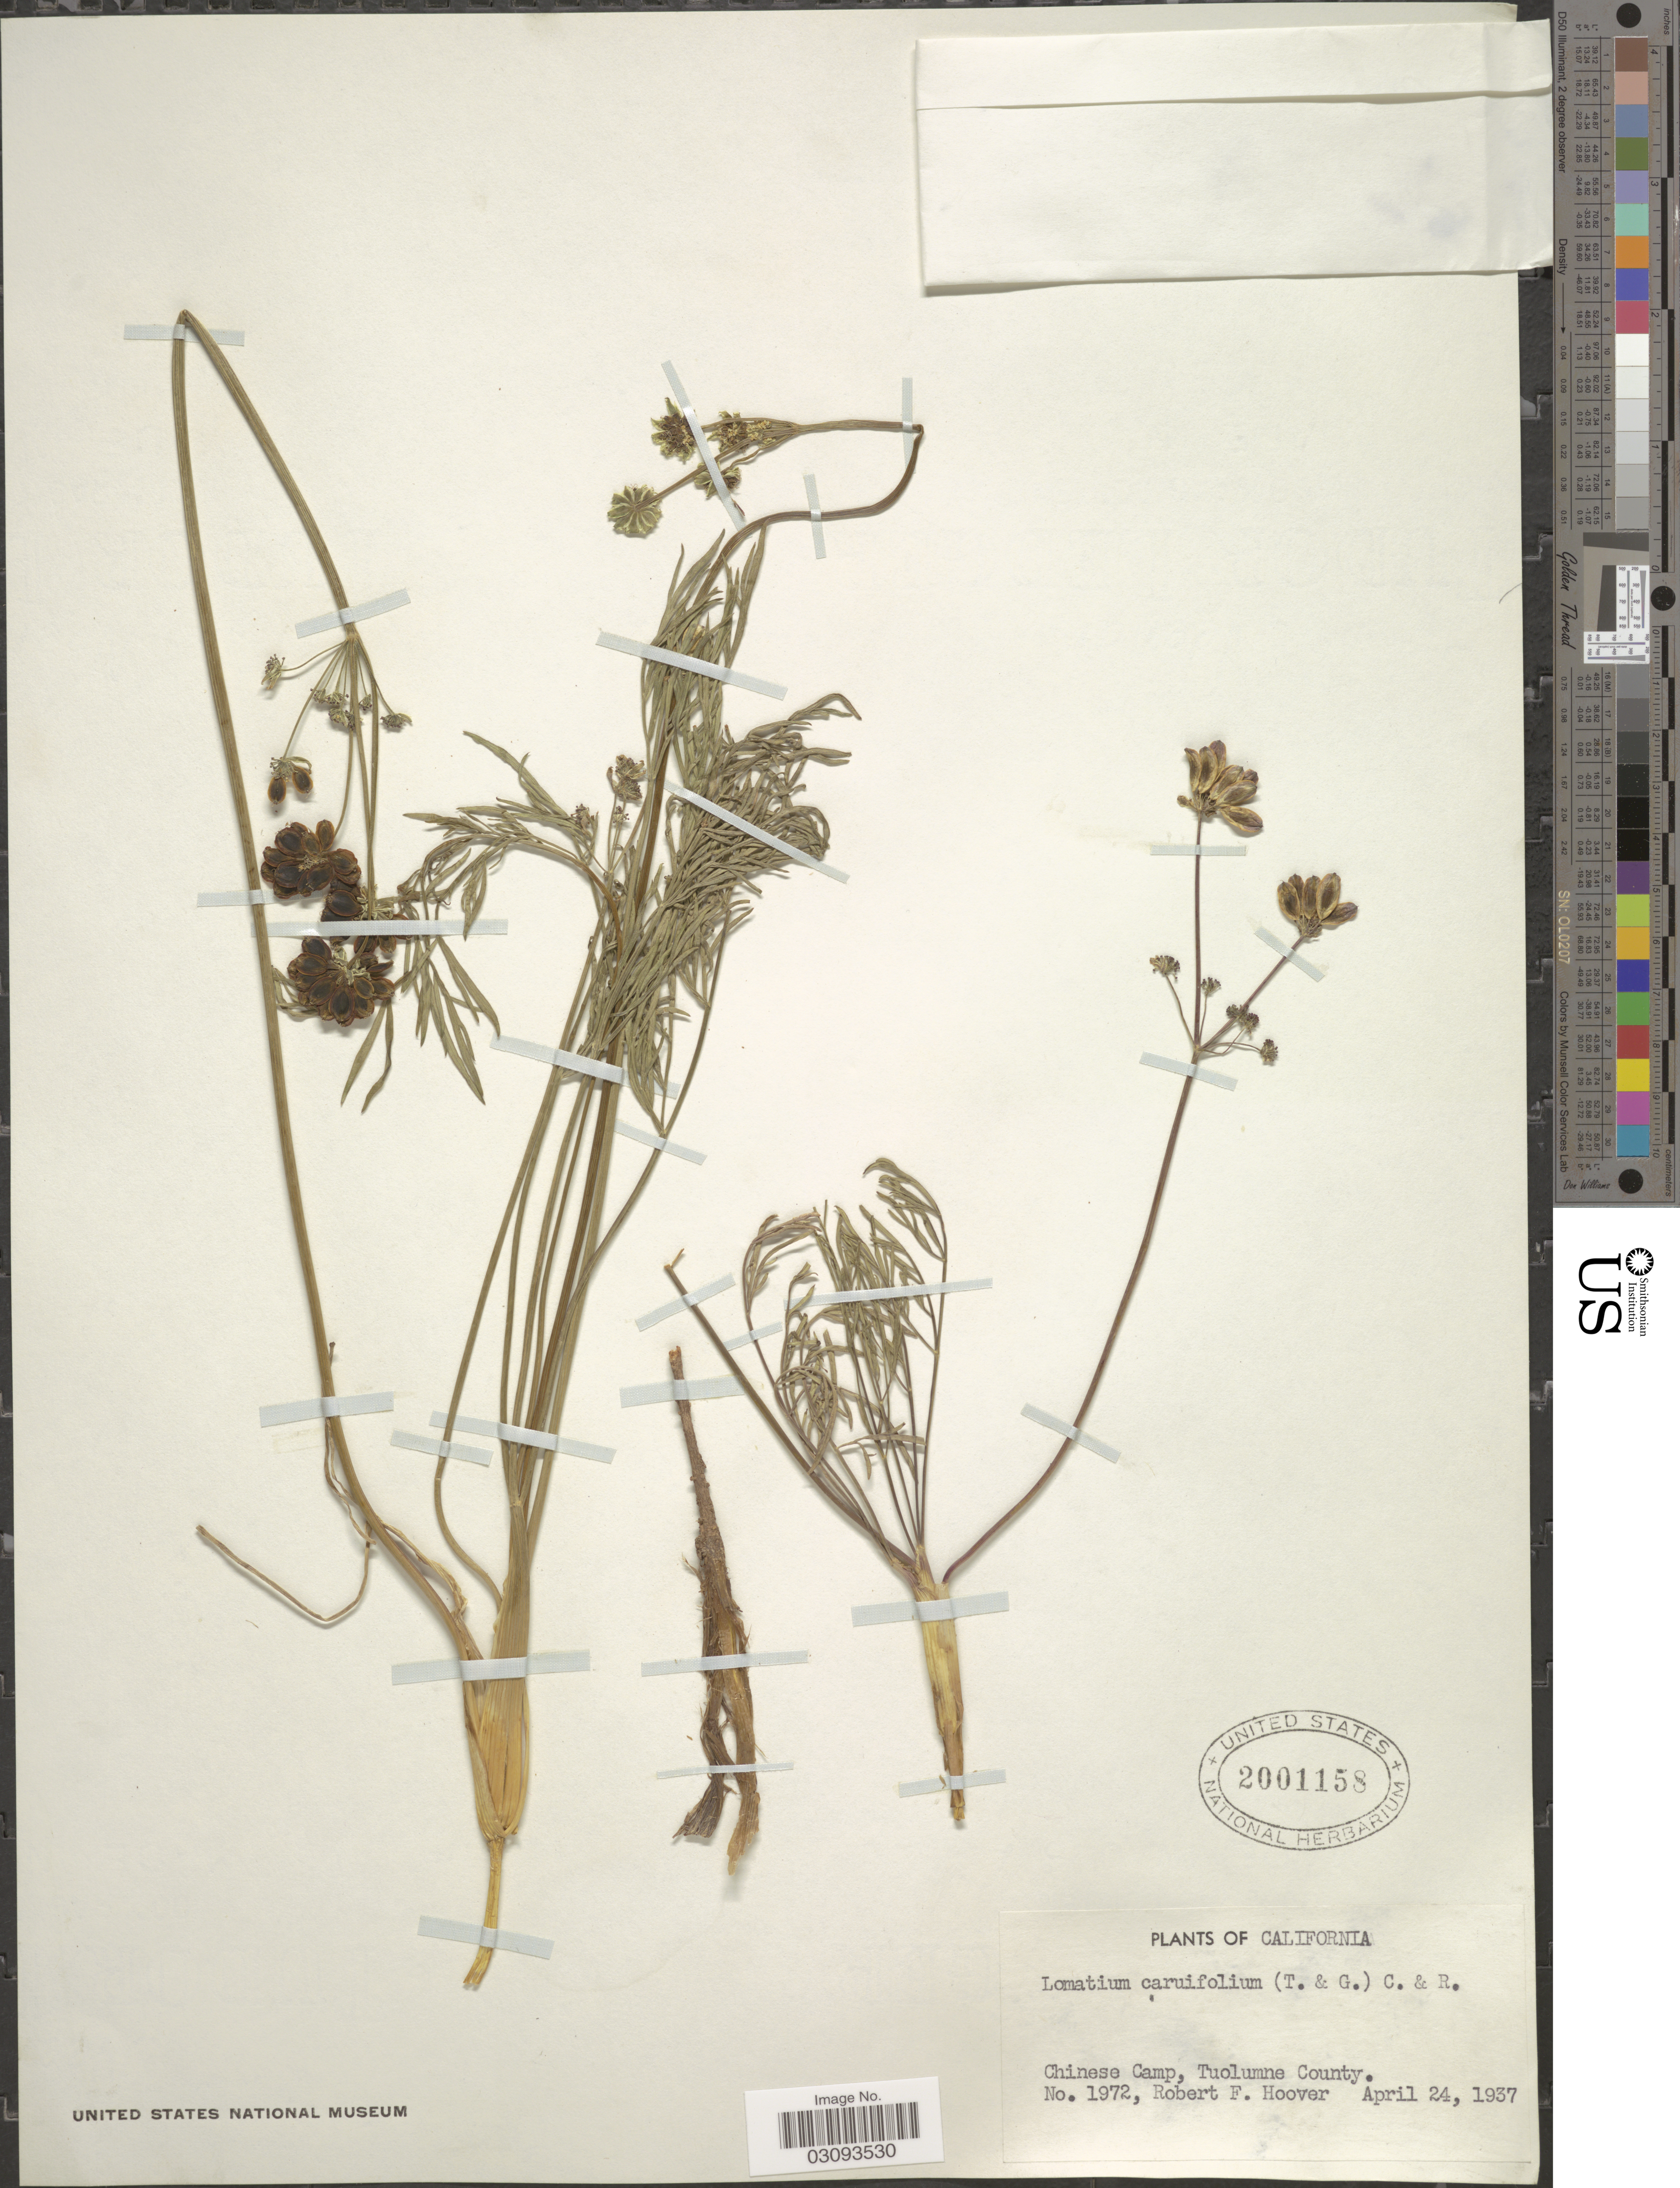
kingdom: Plantae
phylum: Tracheophyta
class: Magnoliopsida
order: Apiales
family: Apiaceae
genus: Lomatium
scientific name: Lomatium caruifolium var. caruifolium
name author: (Hook. & Arn.) J.M. Coult. & Rose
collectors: R. F. Hoover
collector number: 1972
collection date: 1937-04-24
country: United States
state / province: California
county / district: Tuolumne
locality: Chinese Camp, Tuolumne County.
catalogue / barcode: US 2001158